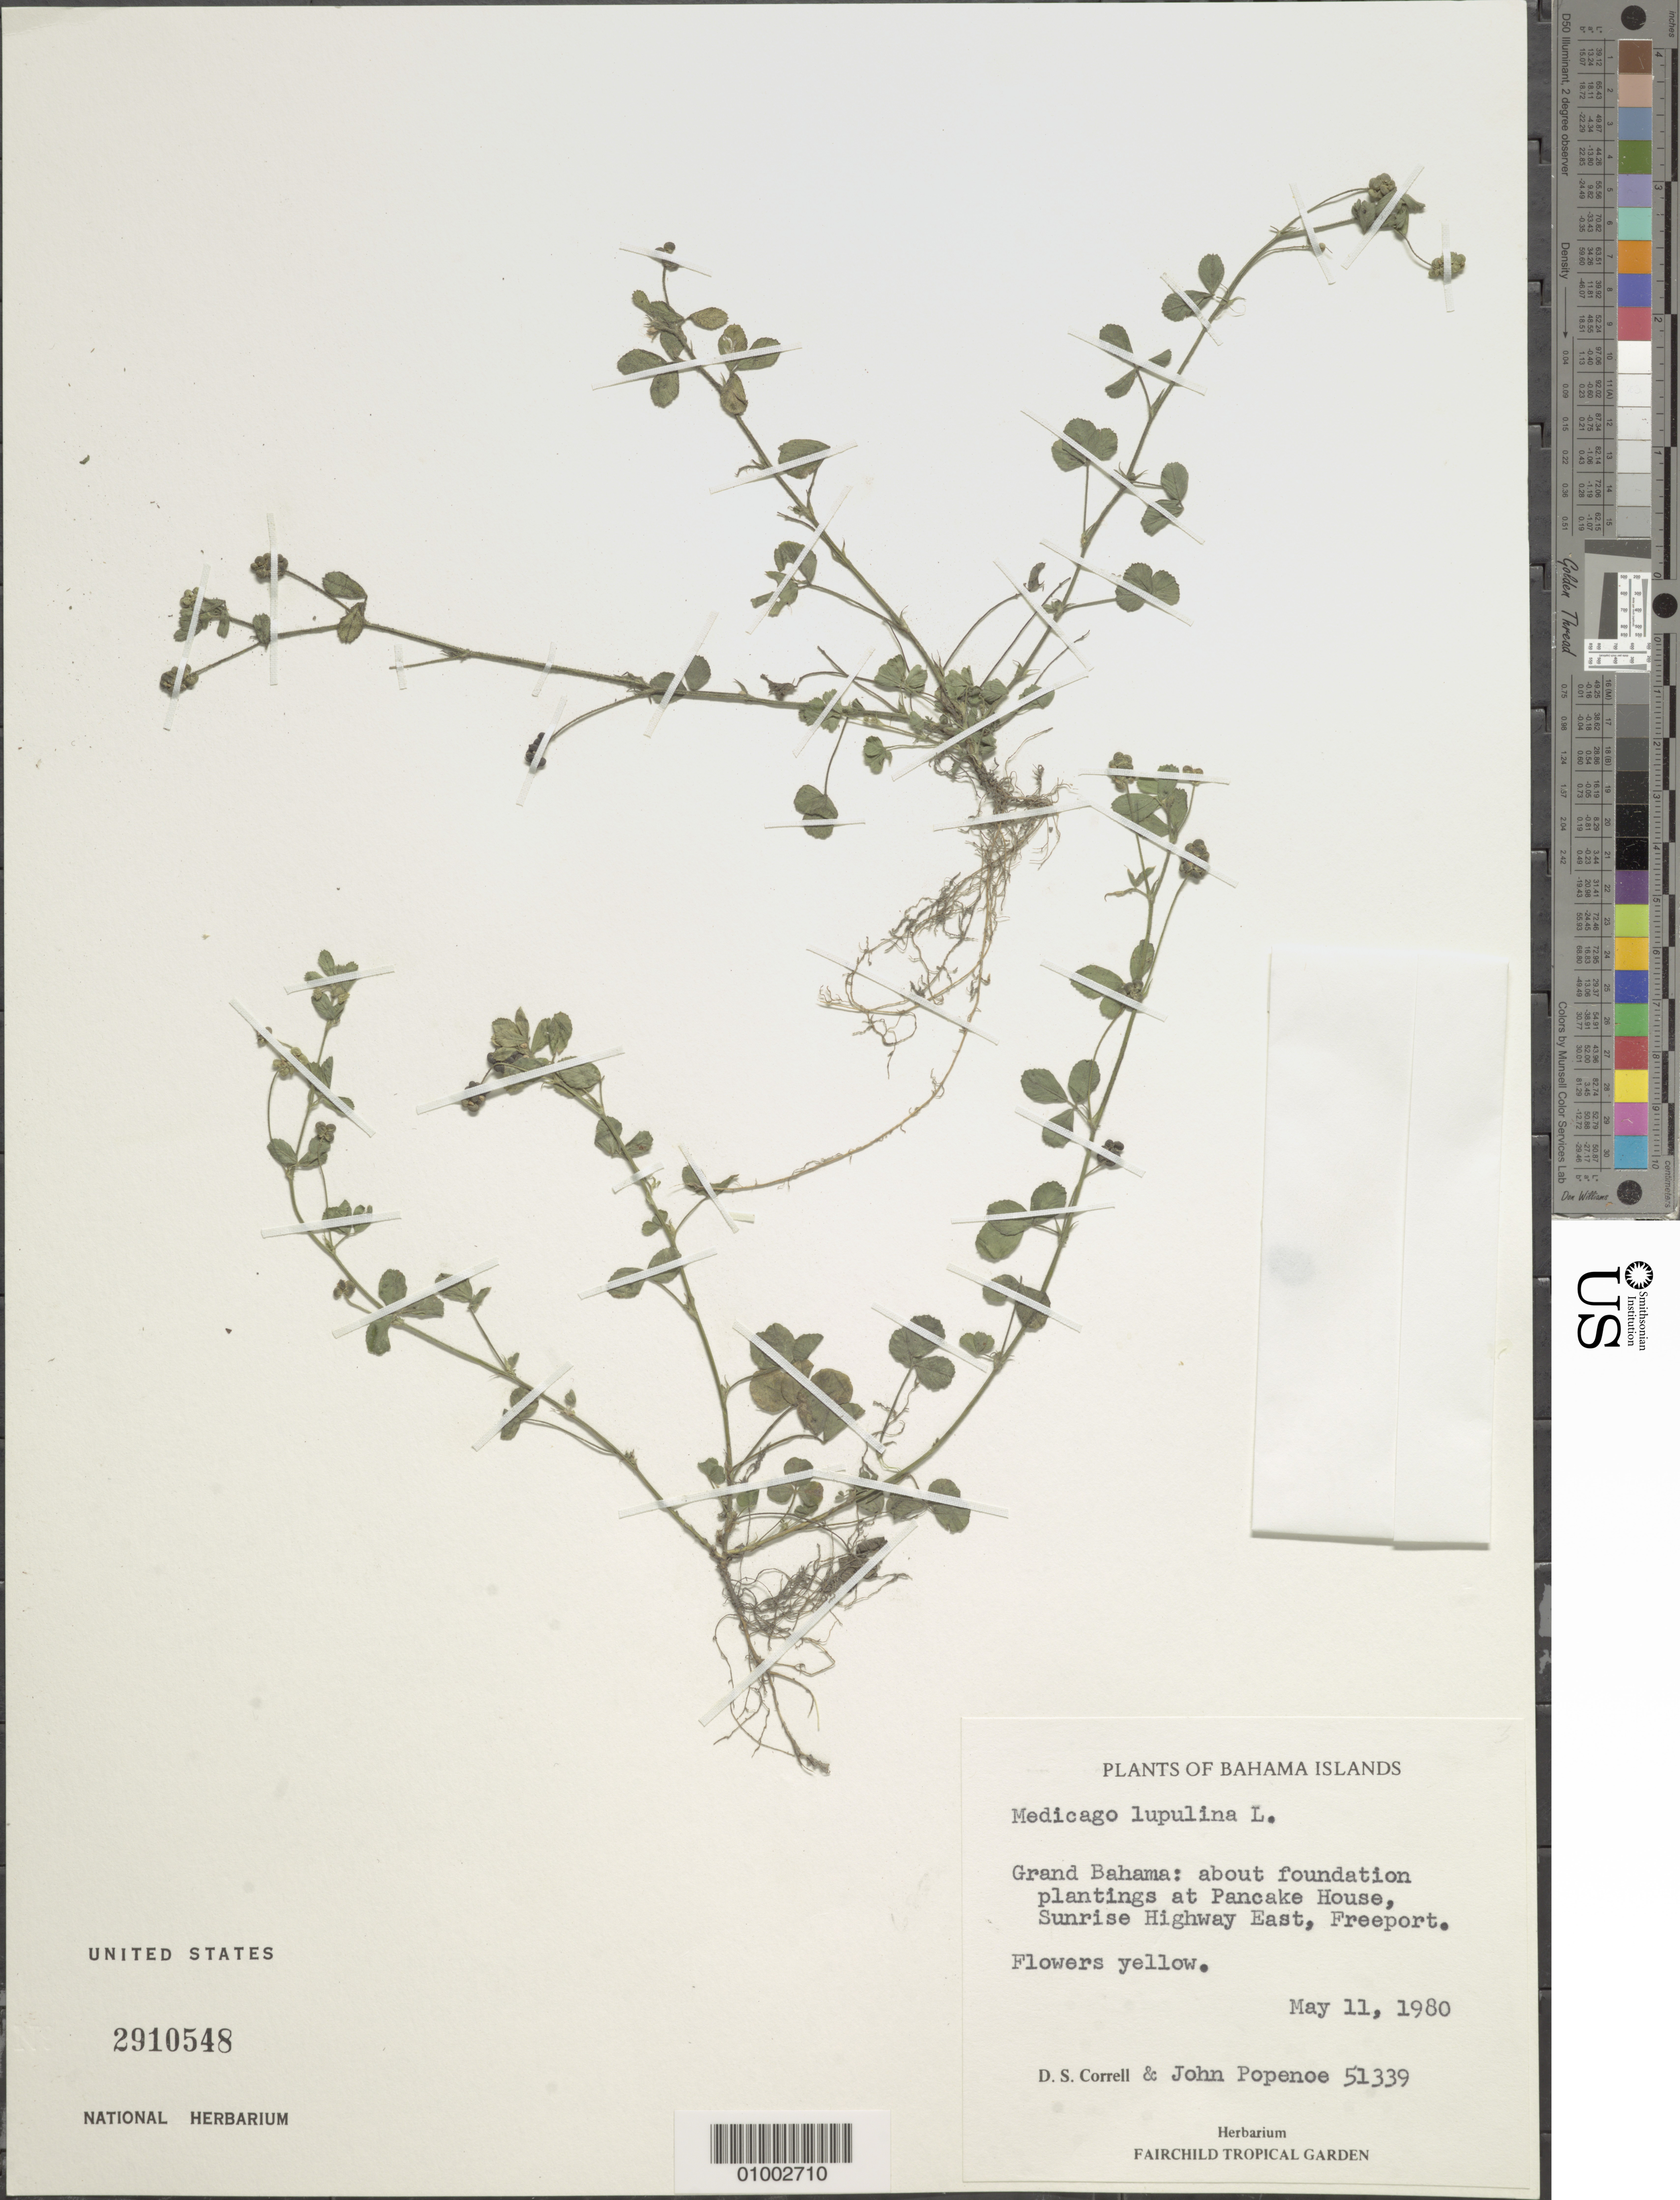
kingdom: Plantae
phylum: Tracheophyta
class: Magnoliopsida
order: Fabales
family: Fabaceae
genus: Medicago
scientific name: Medicago lupulina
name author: L.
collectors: D. S. Correll & J. Popenoe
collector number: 51339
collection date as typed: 11 May 1980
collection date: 1980-05-11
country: Bahamas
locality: Grand Bahama; about foundation plantings at Pancake House, Sunrise Highway East, Freeport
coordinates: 0 N, 0 E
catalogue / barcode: US 2910548